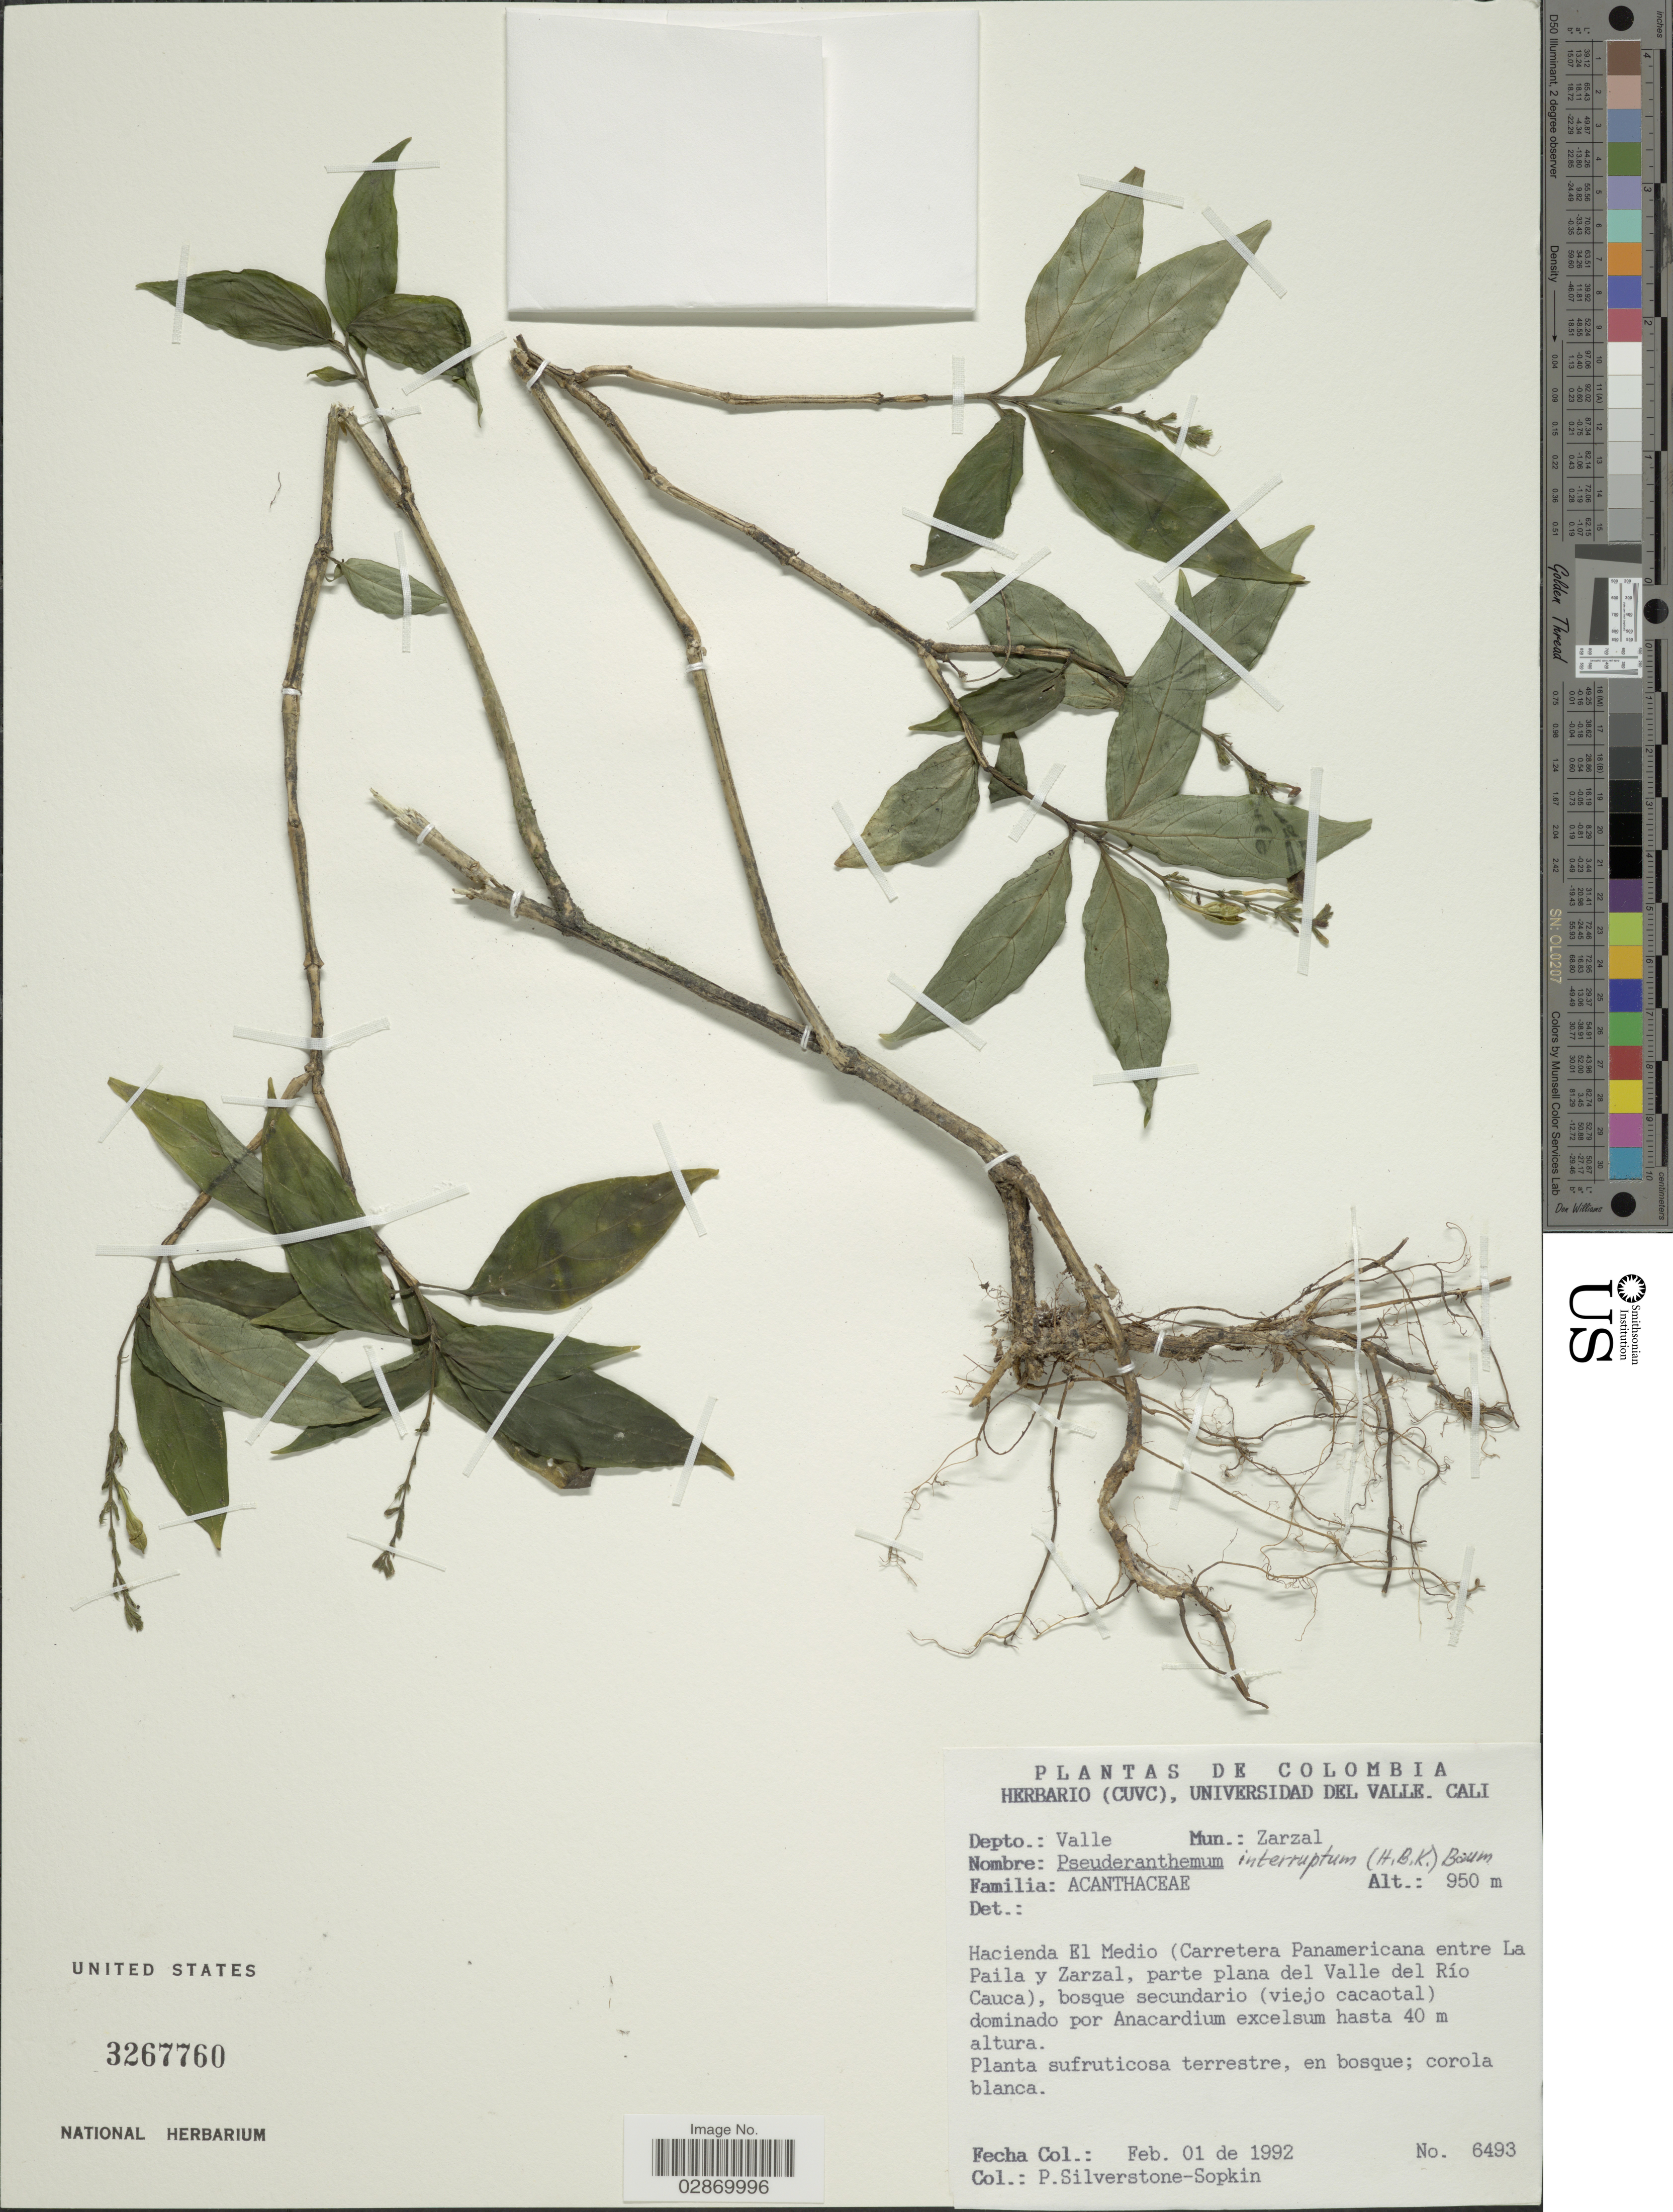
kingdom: Plantae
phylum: Tracheophyta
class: Magnoliopsida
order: Lamiales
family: Acanthaceae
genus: Pseuderanthemum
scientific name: Pseuderanthemum interruptum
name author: (Kunth) V.M. Baum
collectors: P. A. Silverstone-Sopkin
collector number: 6493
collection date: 1992-02-01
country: Colombia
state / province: Valle del Cauca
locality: Depto. Valle, Mun. Zarzal, Hacienda El Medio (Carretera Panamericana entre La Paila y Zarzal, parte plana del Valle del Río Cauca).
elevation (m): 950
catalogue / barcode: US 3267760